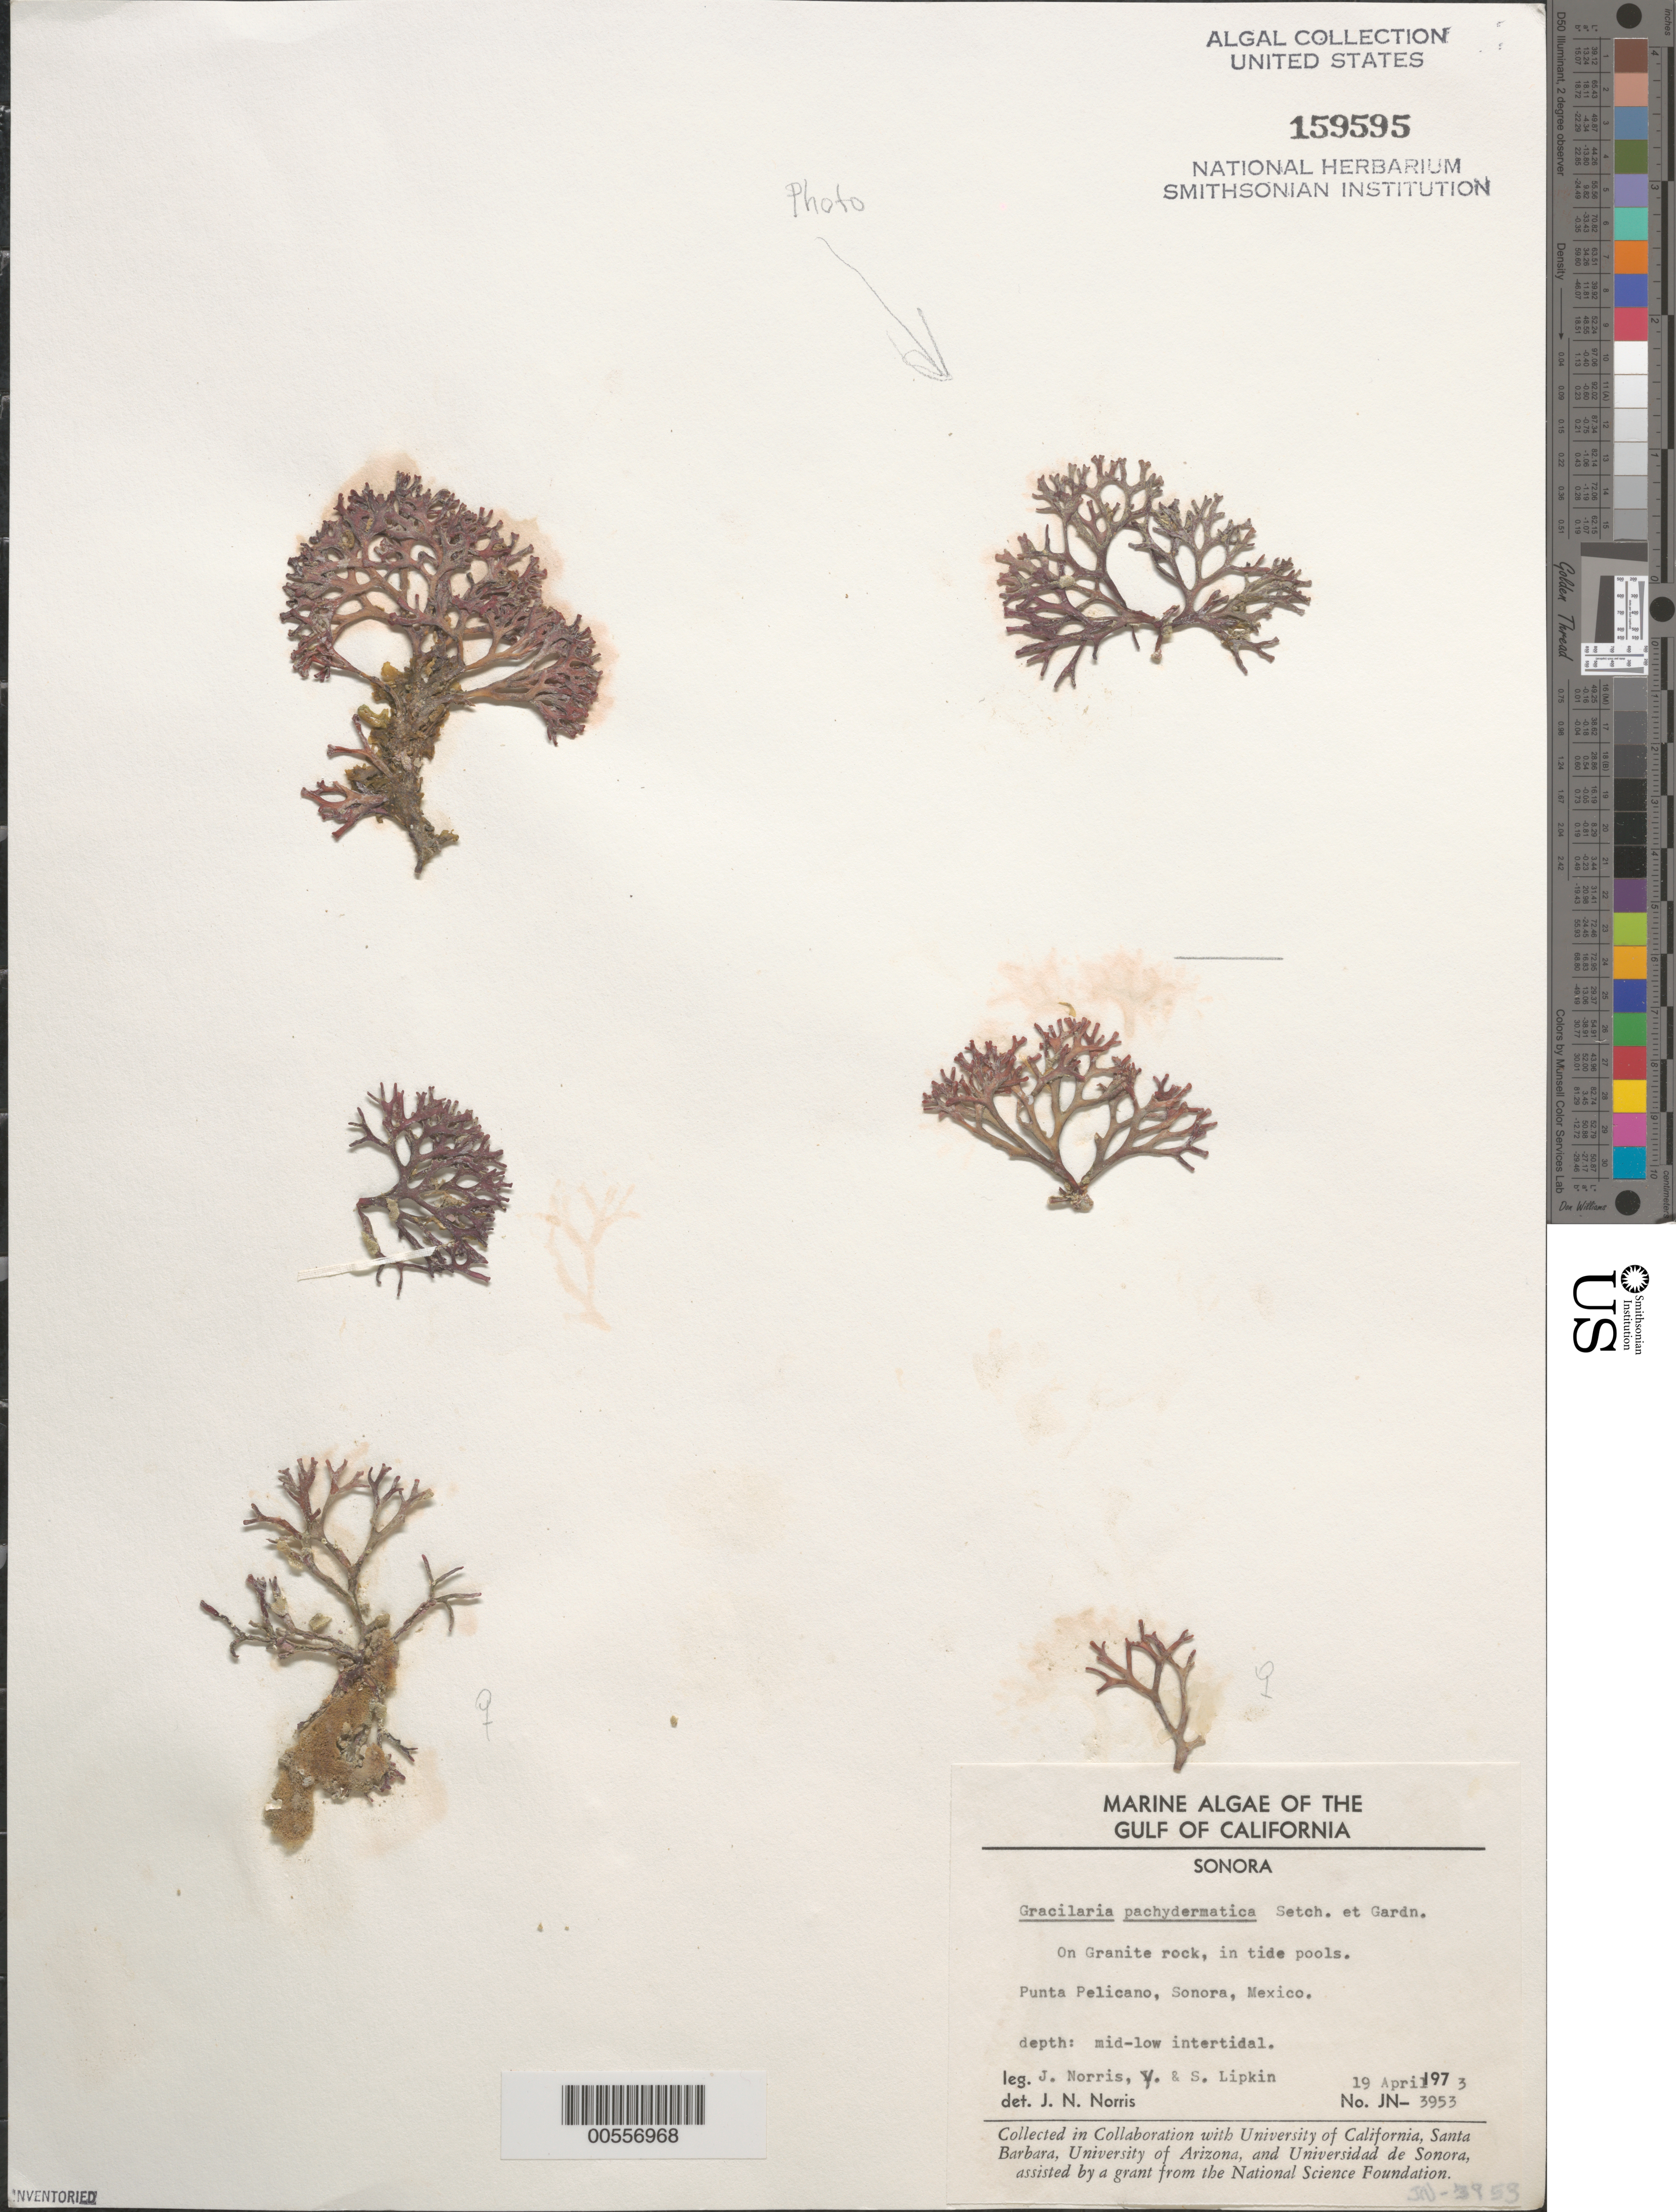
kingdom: Plantae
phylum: Rhodophyta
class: Florideophyceae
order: Gracilariales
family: Gracilariaceae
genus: Gracilaria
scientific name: Gracilaria pachydermatica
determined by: Norris, James N.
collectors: J. N. Norris, Y. Lipkin & S. Lipkin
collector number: JN-3953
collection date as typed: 19 Apr 1973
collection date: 1973-04-19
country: Mexico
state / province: Sonora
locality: Punta Pelicano, Puerto Penasco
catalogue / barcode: US 159595